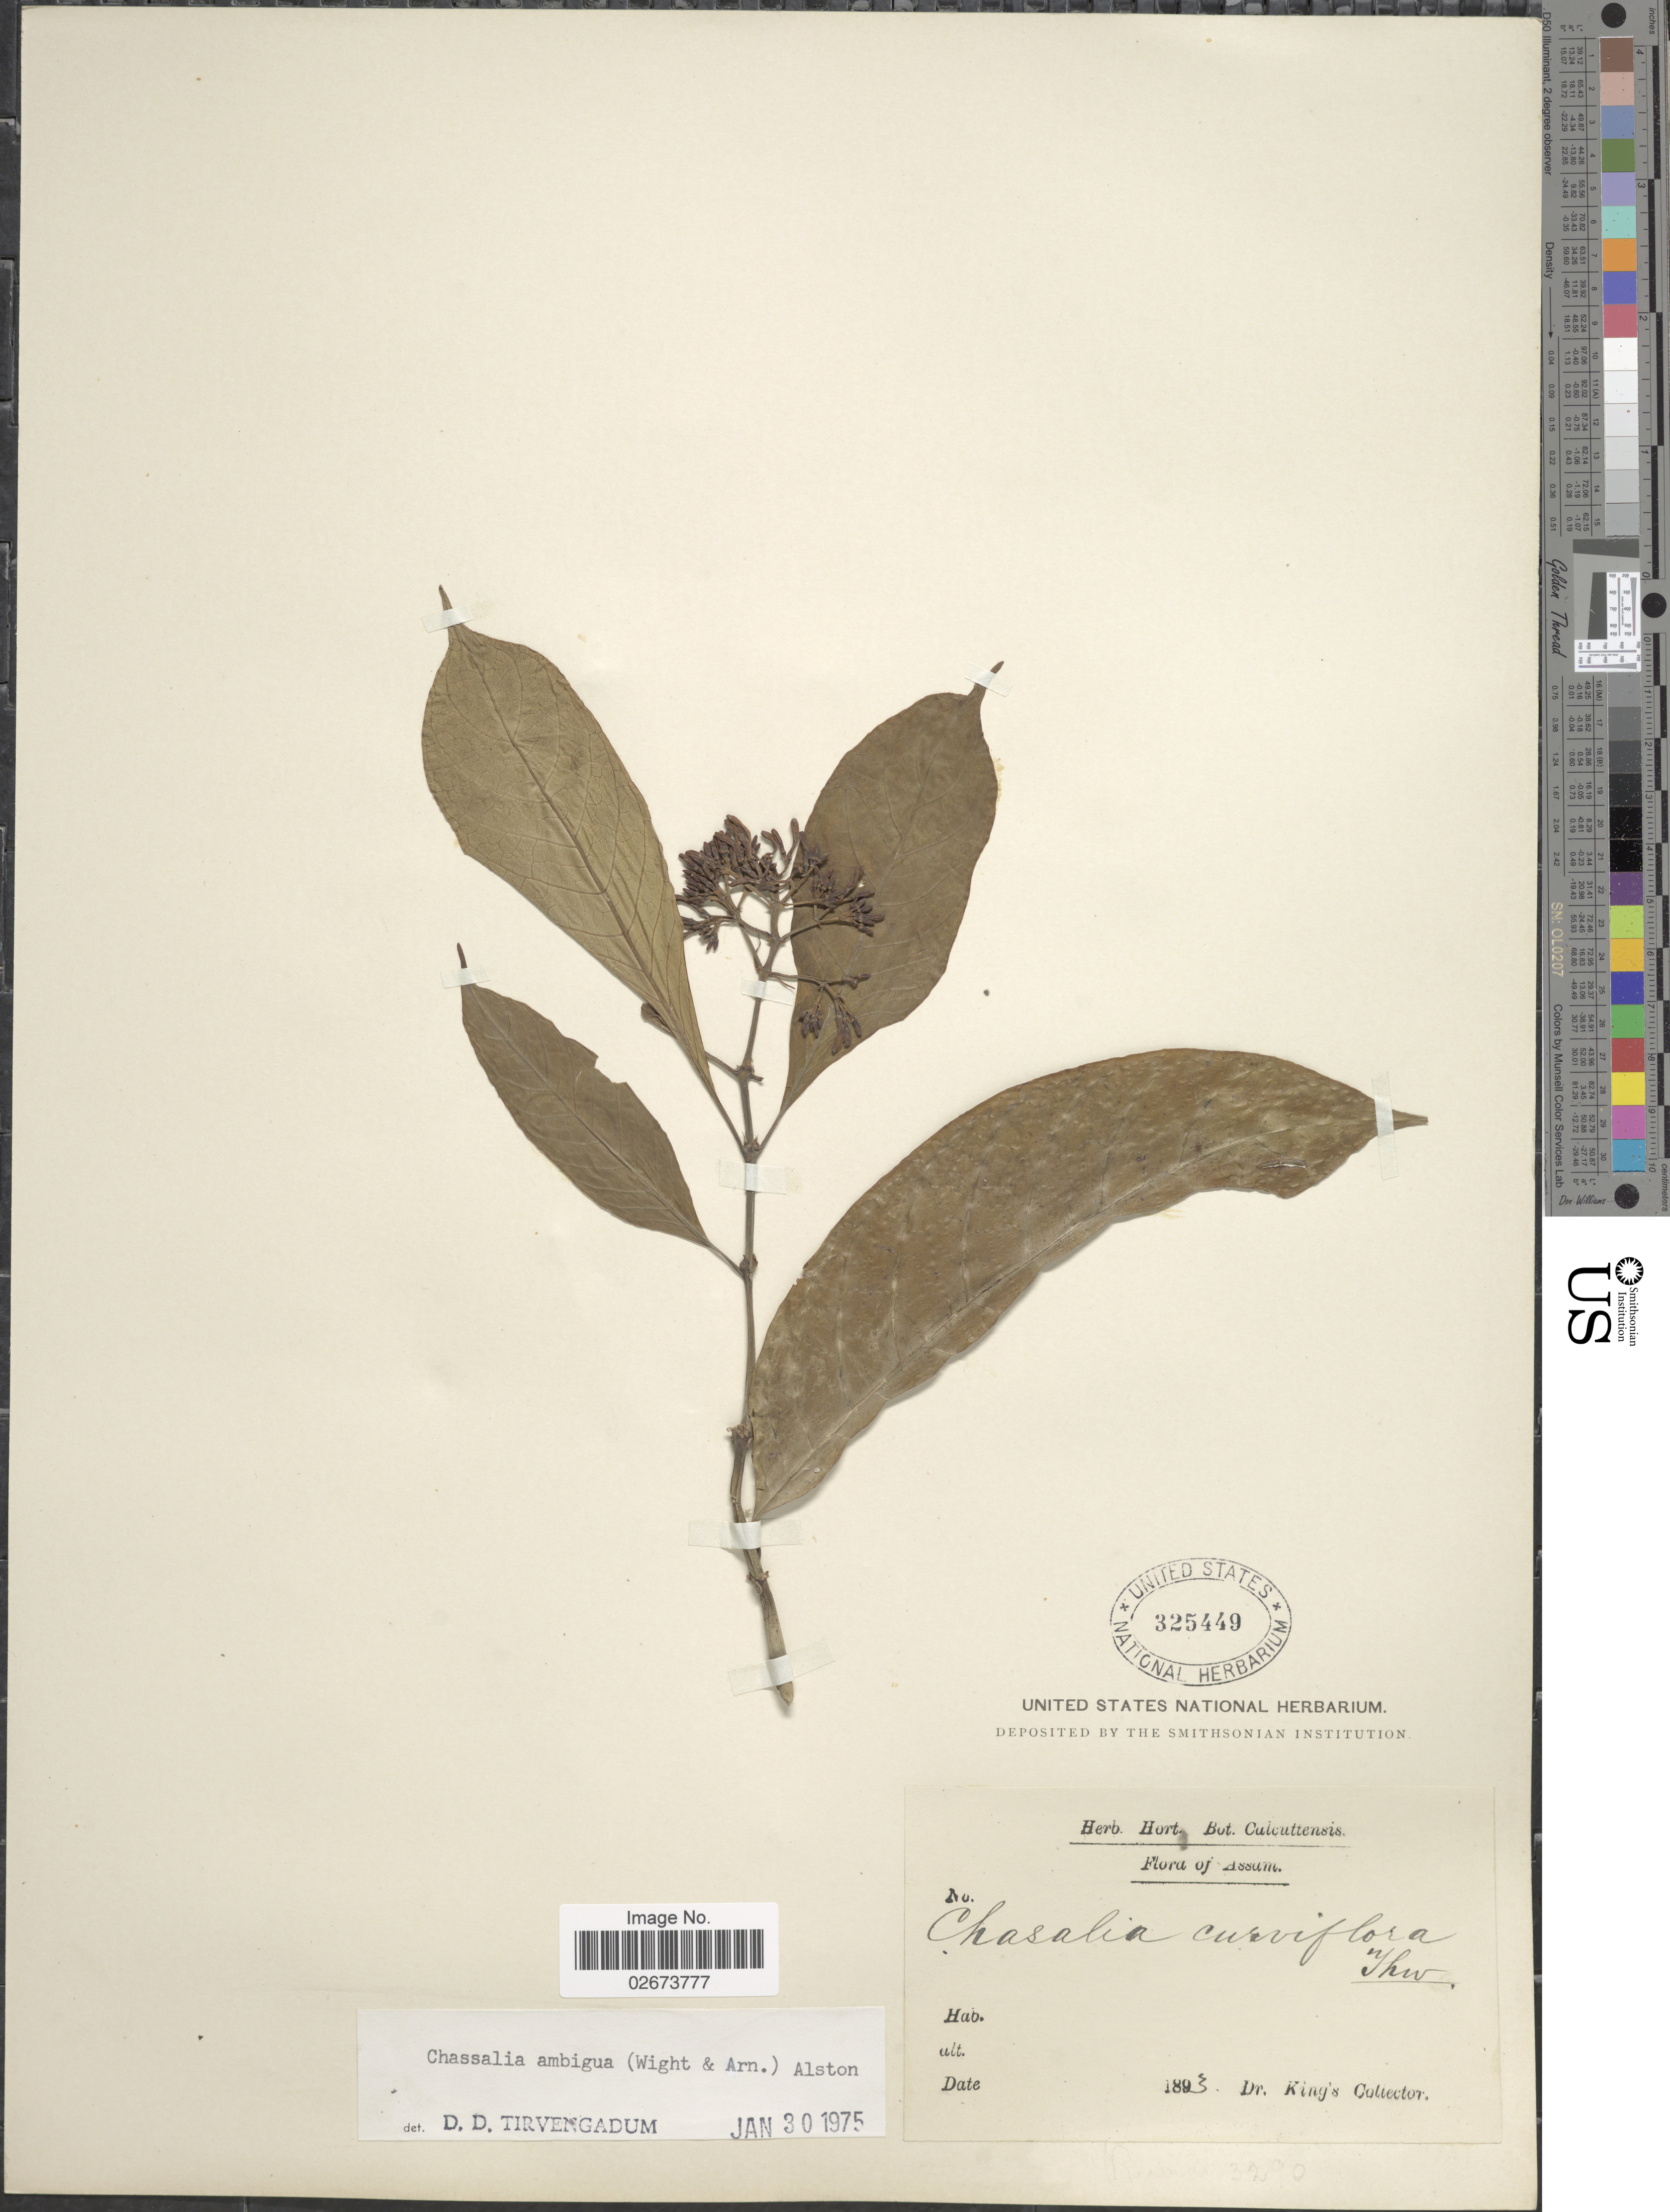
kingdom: Plantae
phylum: Tracheophyta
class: Magnoliopsida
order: Gentianales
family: Rubiaceae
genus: Chassalia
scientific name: Chassalia ambigua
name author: (Wight & Arn.) Alston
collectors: Dr. King's collector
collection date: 1893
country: India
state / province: Assam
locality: Assam.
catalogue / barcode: US 325449